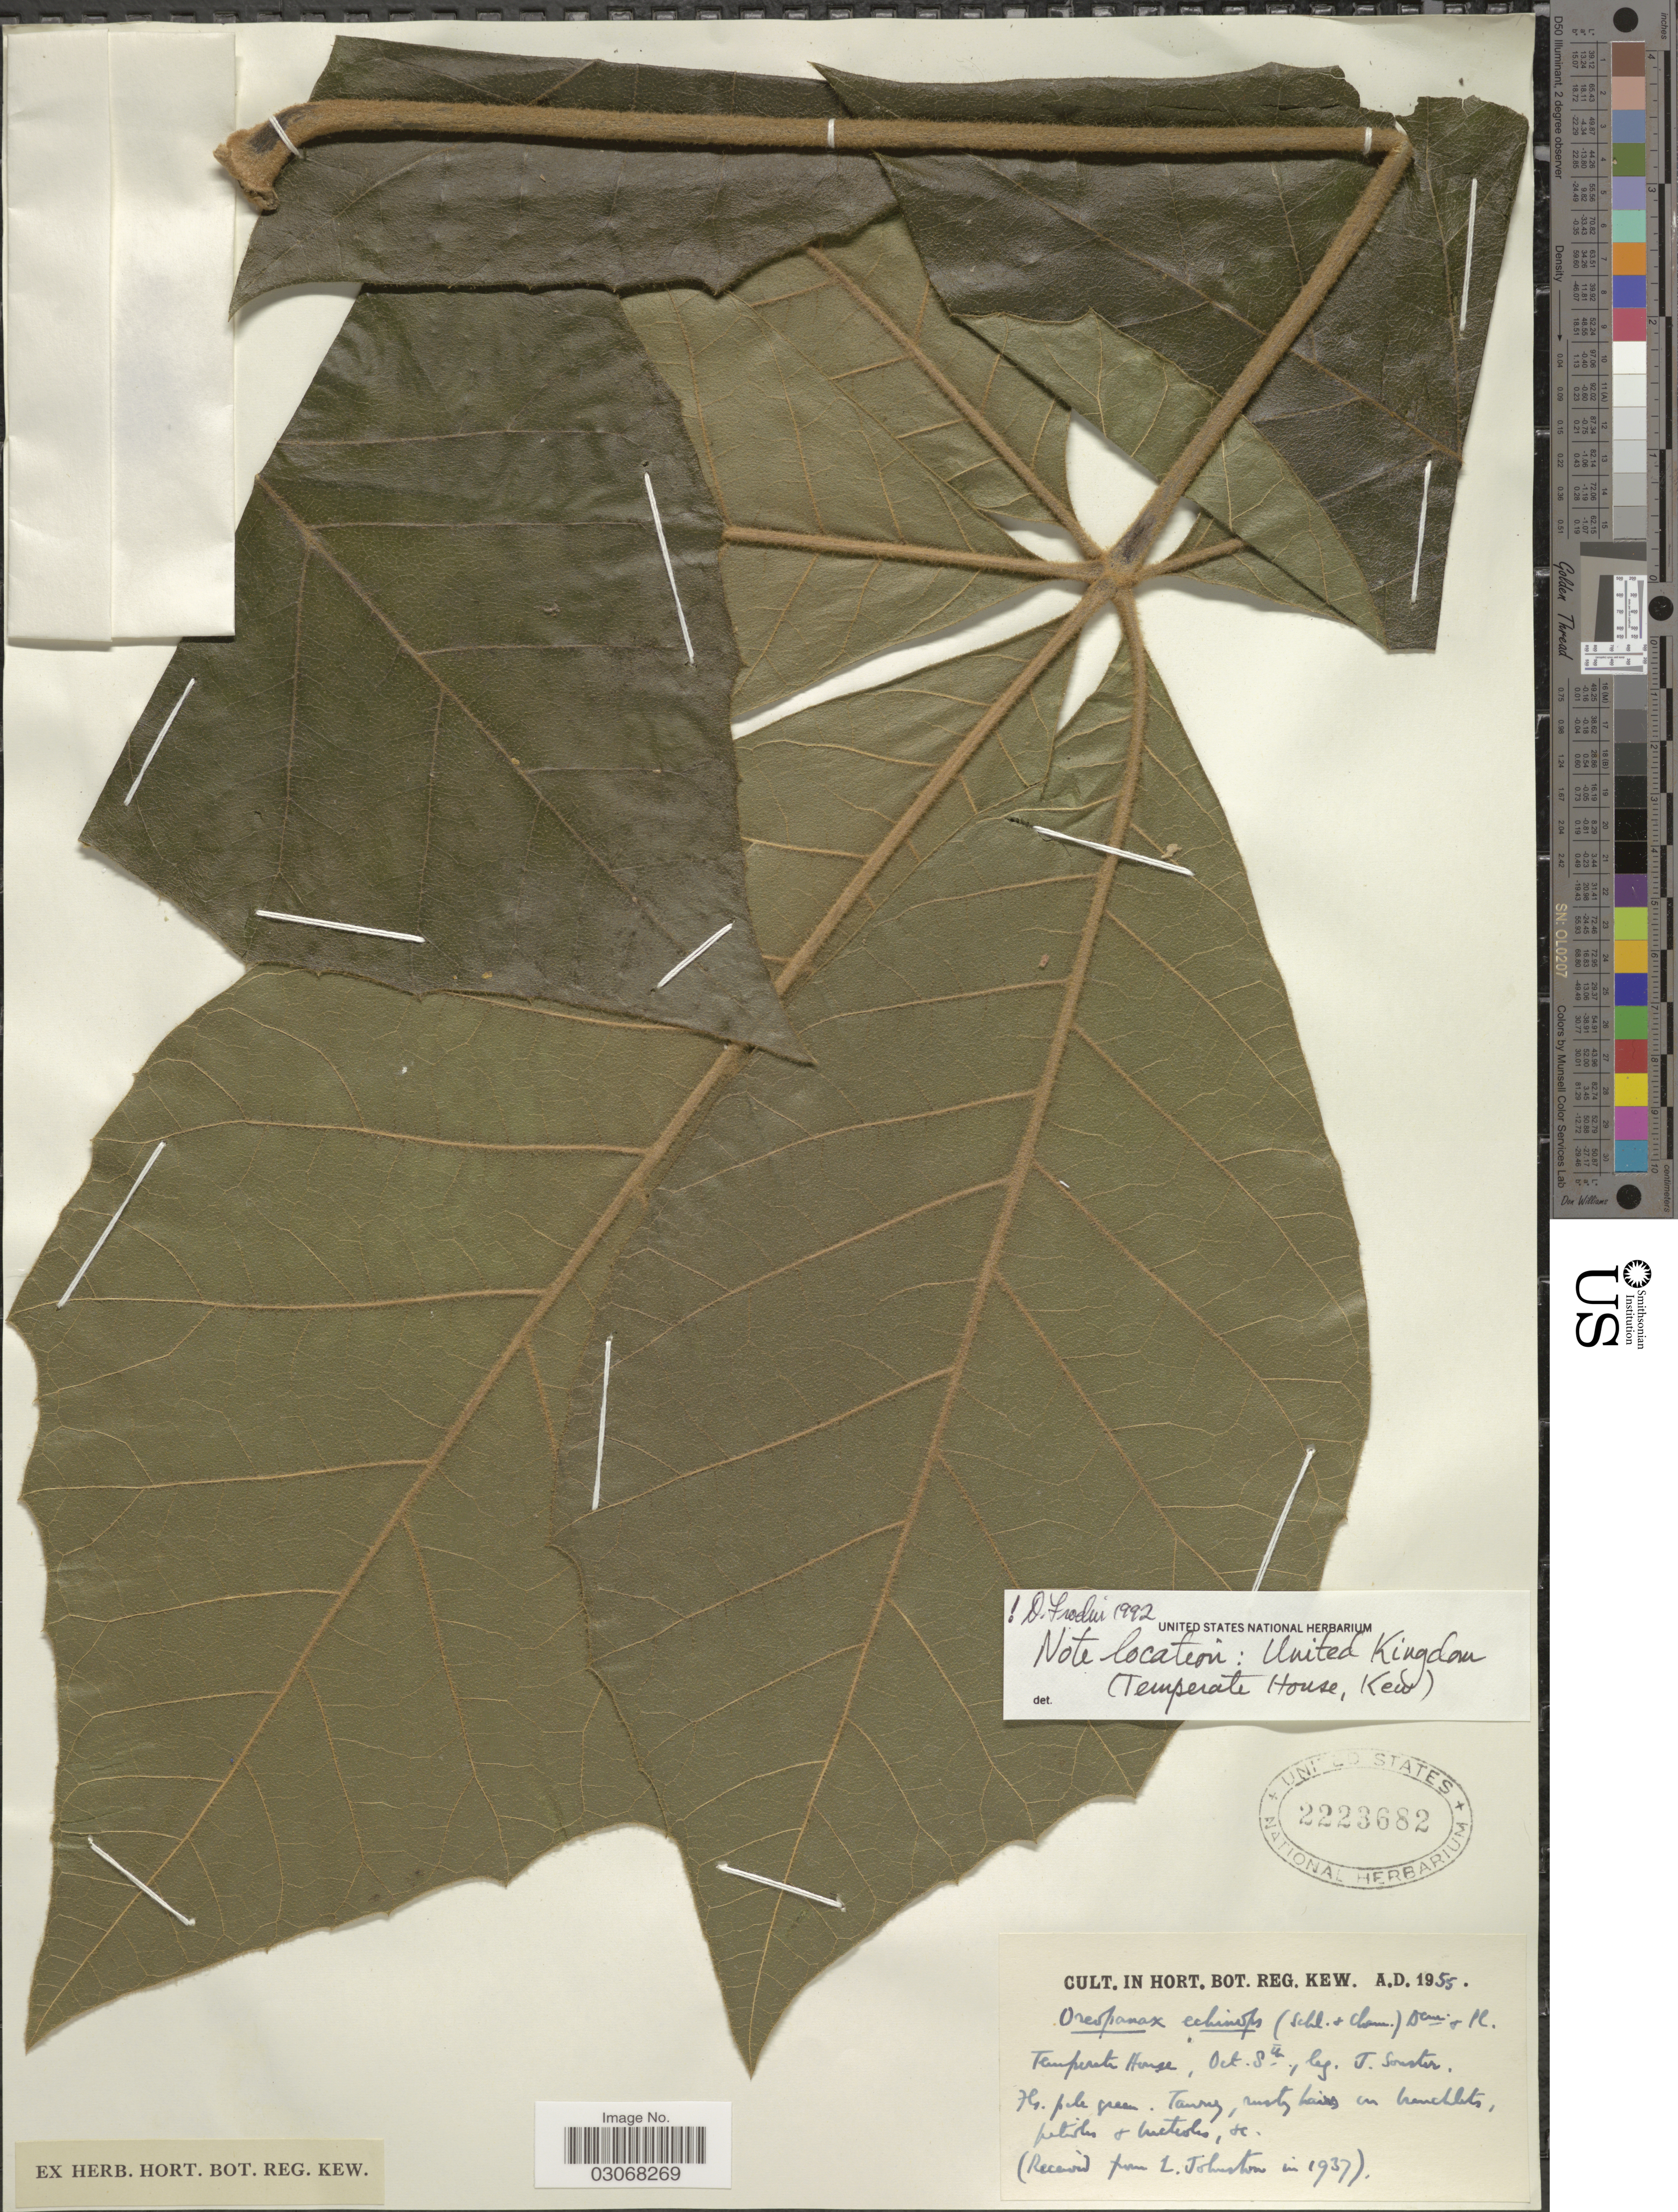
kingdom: Plantae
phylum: Tracheophyta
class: Magnoliopsida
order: Apiales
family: Araliaceae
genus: Oreopanax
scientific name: Oreopanax echinops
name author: (Schltdl. & Cham.) Decne. & Planch.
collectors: J. Sonster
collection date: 1955-10-08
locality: Temperate House.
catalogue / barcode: US 2223682